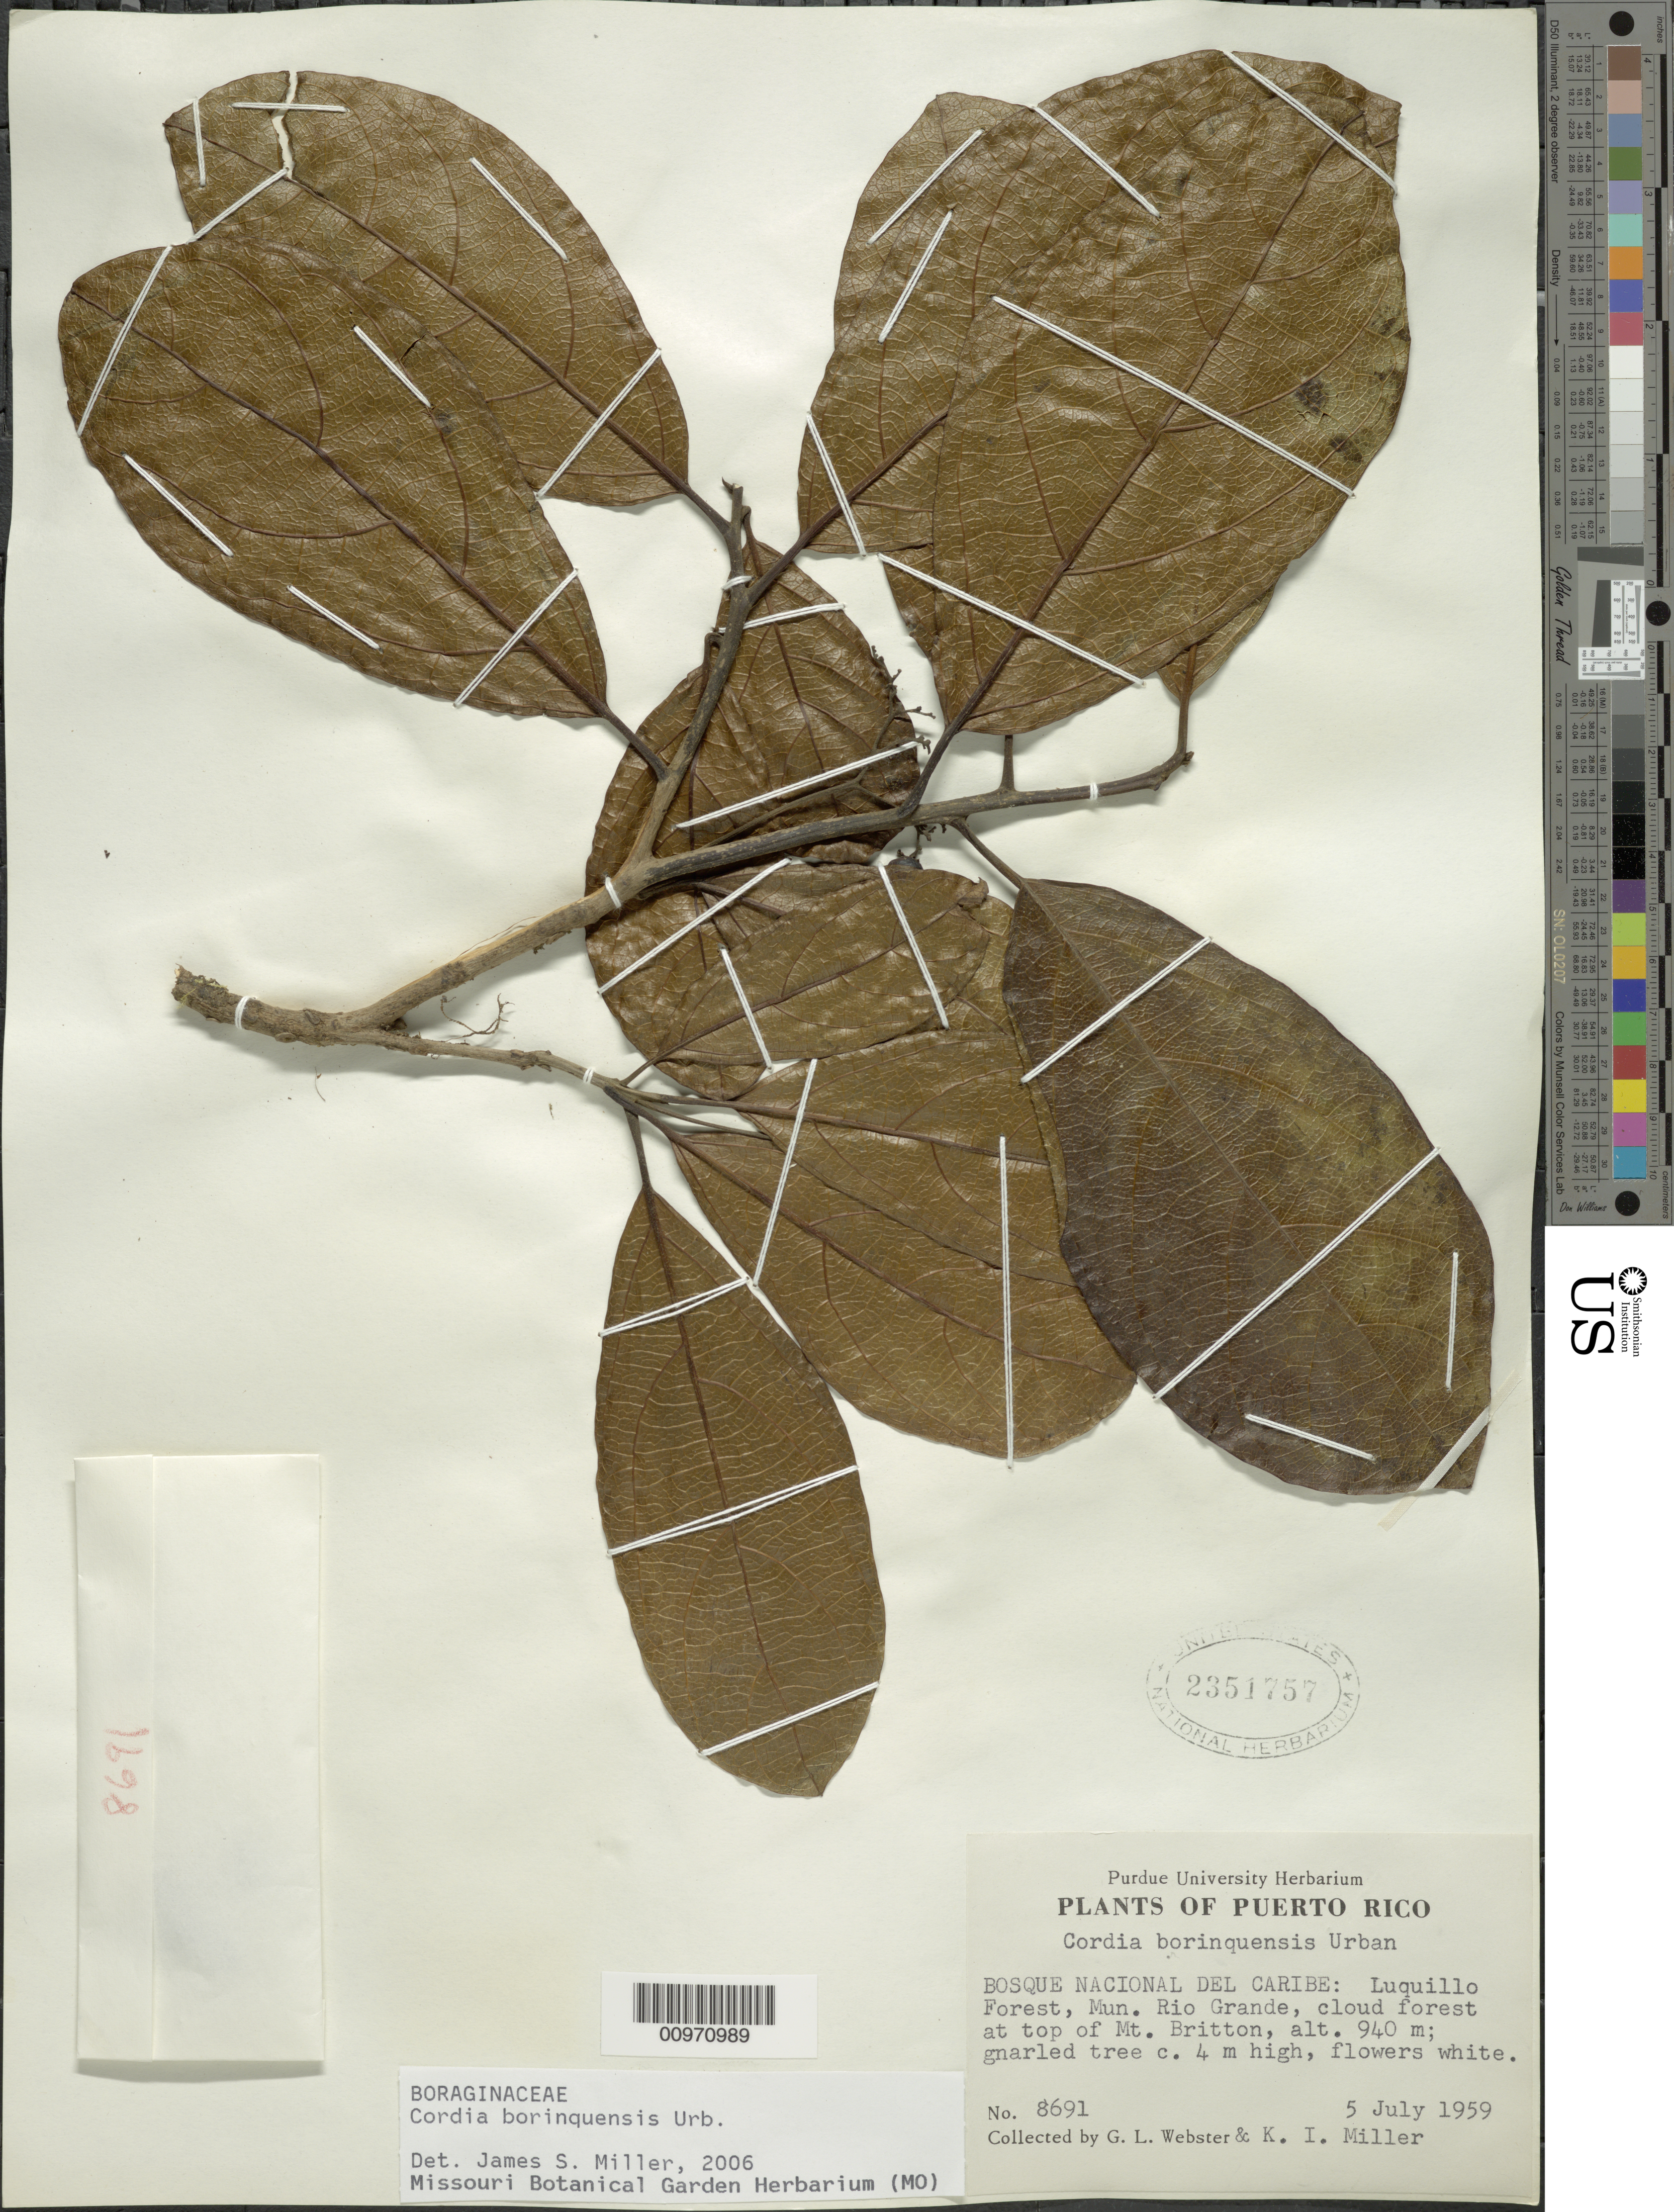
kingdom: Plantae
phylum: Tracheophyta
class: Magnoliopsida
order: Boraginales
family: Cordiaceae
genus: Cordia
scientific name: Cordia borinquensis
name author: Urb.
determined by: Miller, James S., (MO), Missouri Botanical Garden (UNITED STATES)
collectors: G. L. Webster & I. Miller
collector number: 8691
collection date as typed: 05 Jul 1959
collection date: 1959-07-05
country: Puerto Rico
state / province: Río Grande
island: Puerto Rico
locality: Bosque Nacional del Caribe, Luquillo Forest, Mun. Rio Grande, top of Mt. Britton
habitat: Cloud forest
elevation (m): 940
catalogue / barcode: US 2351757